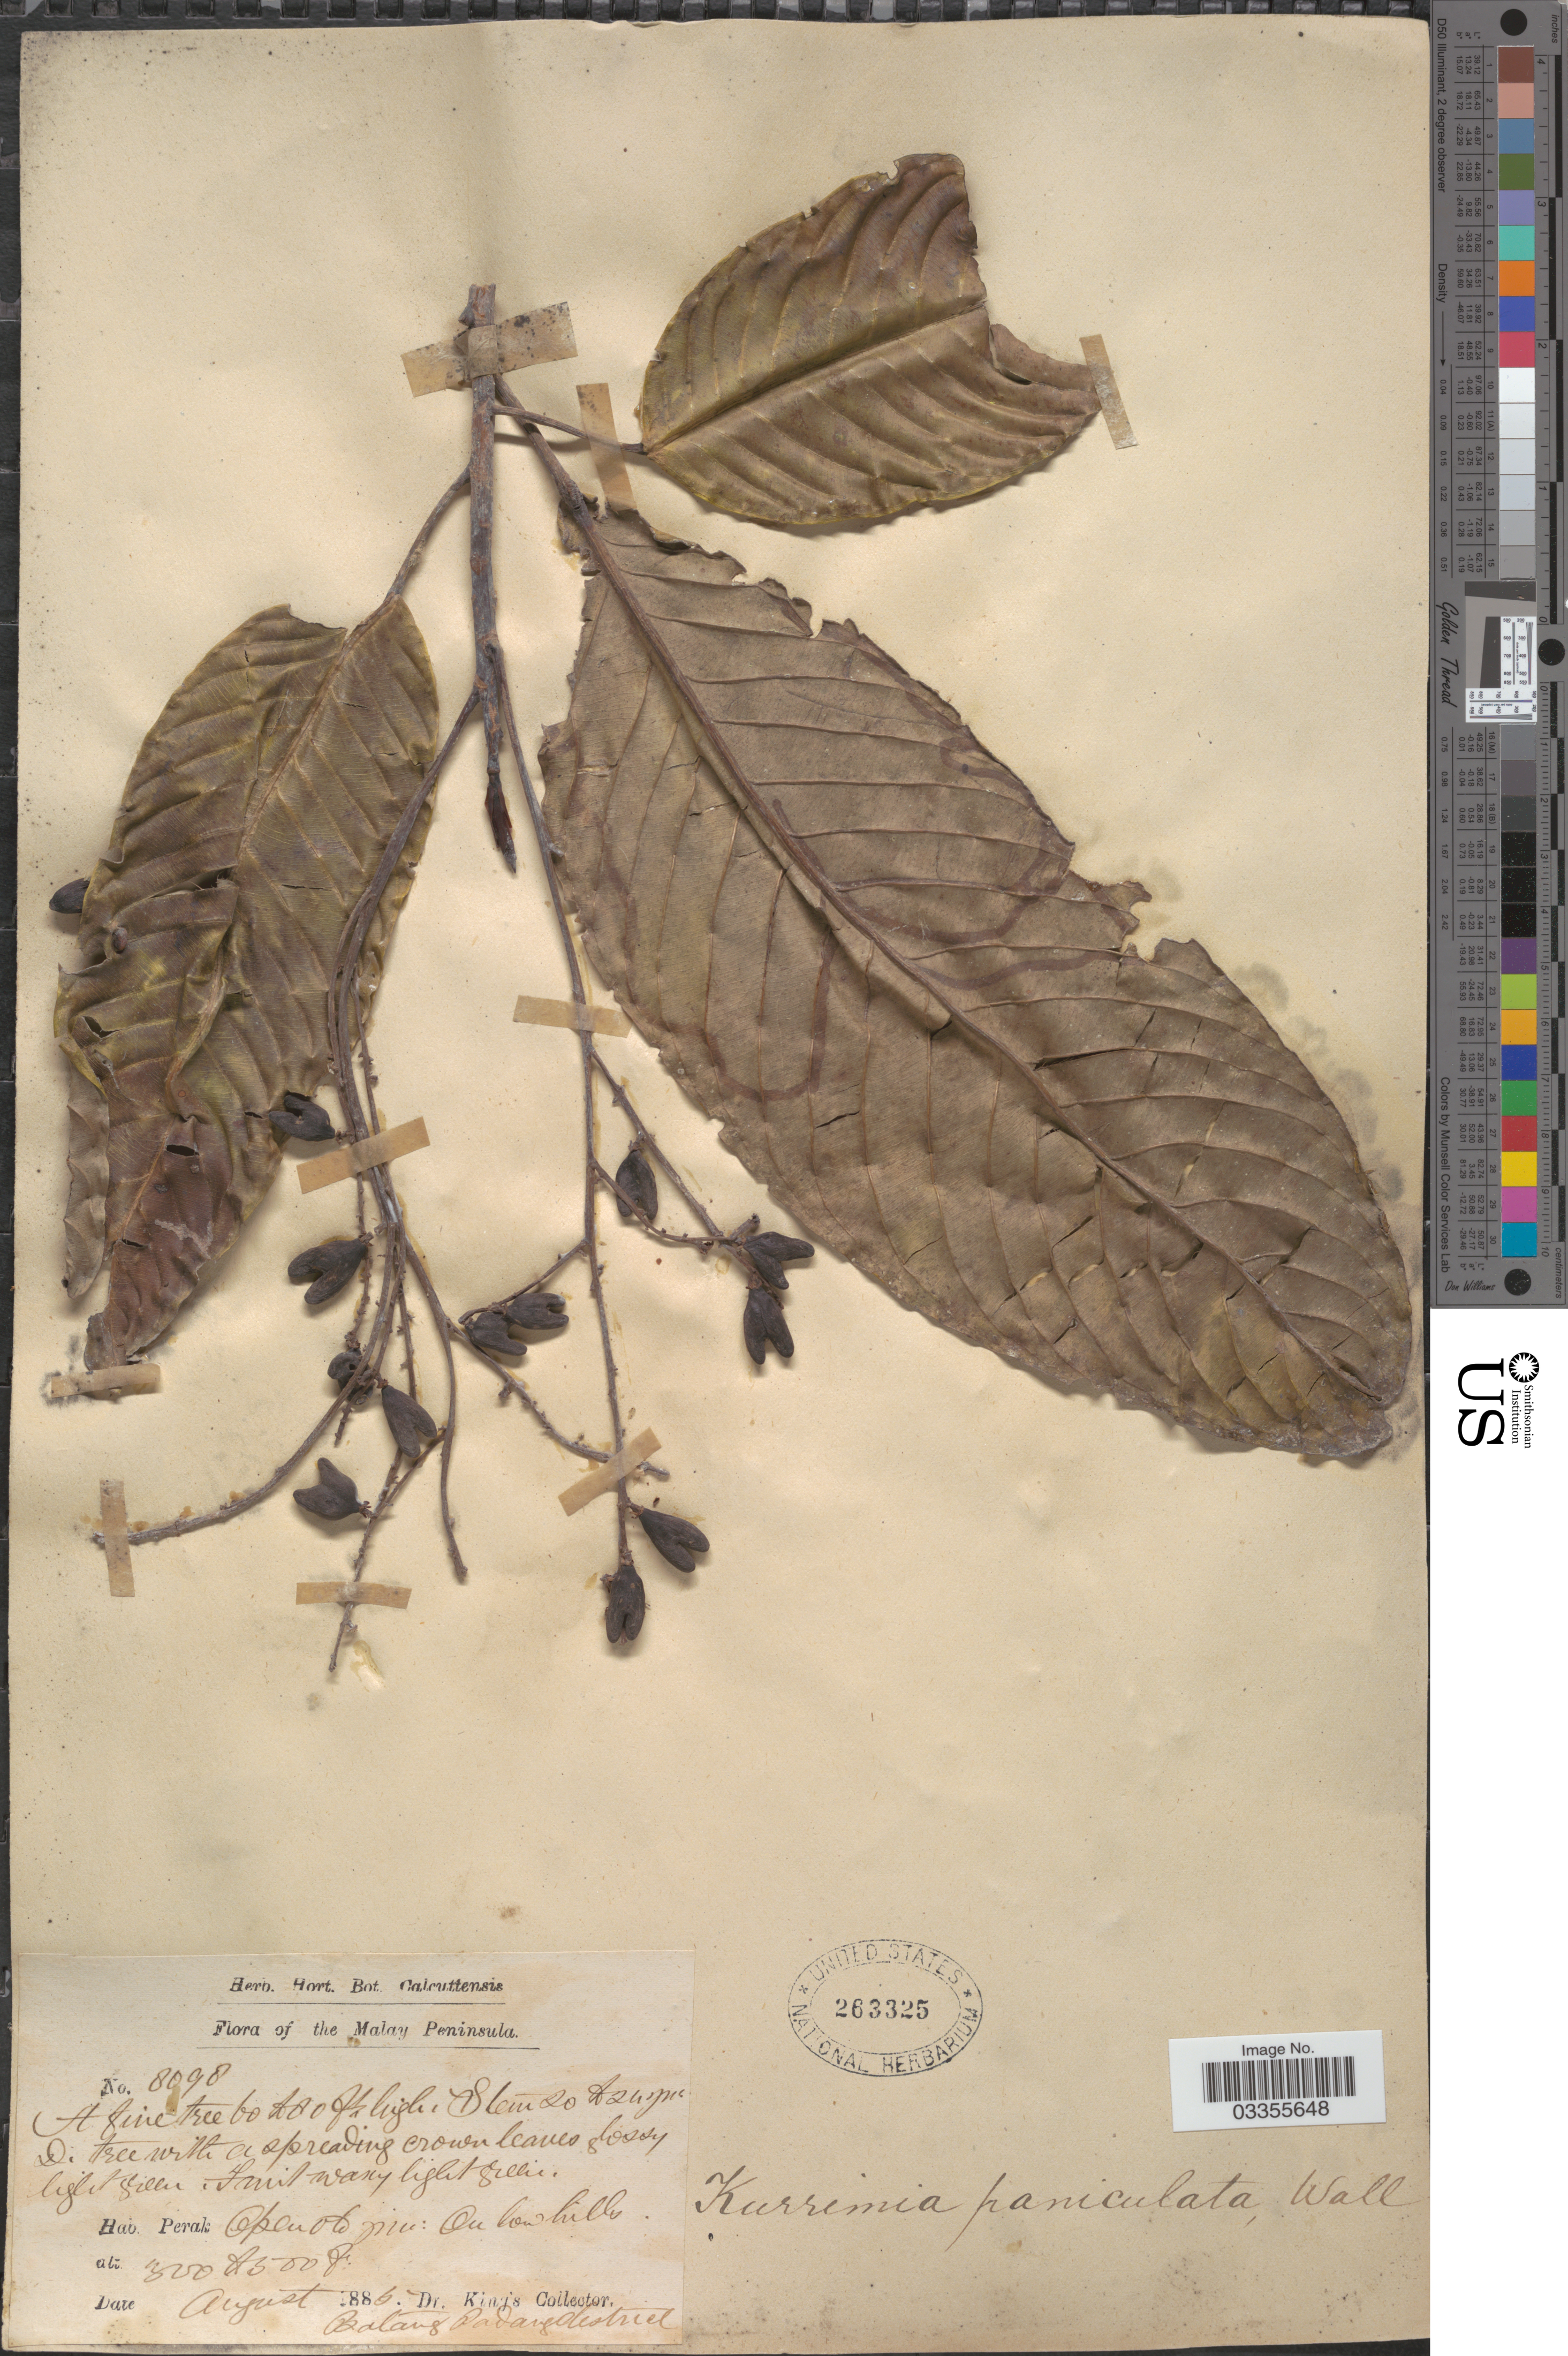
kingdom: Plantae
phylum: Tracheophyta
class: Magnoliopsida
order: Malpighiales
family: Centroplacaceae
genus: Bhesa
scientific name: Bhesa paniculata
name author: (Wall.) Arn.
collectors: Dr. King's collector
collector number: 8089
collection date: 1886-08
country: Malaysia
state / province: Perak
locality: The Malay Peninsula.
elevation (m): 91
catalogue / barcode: US 263325